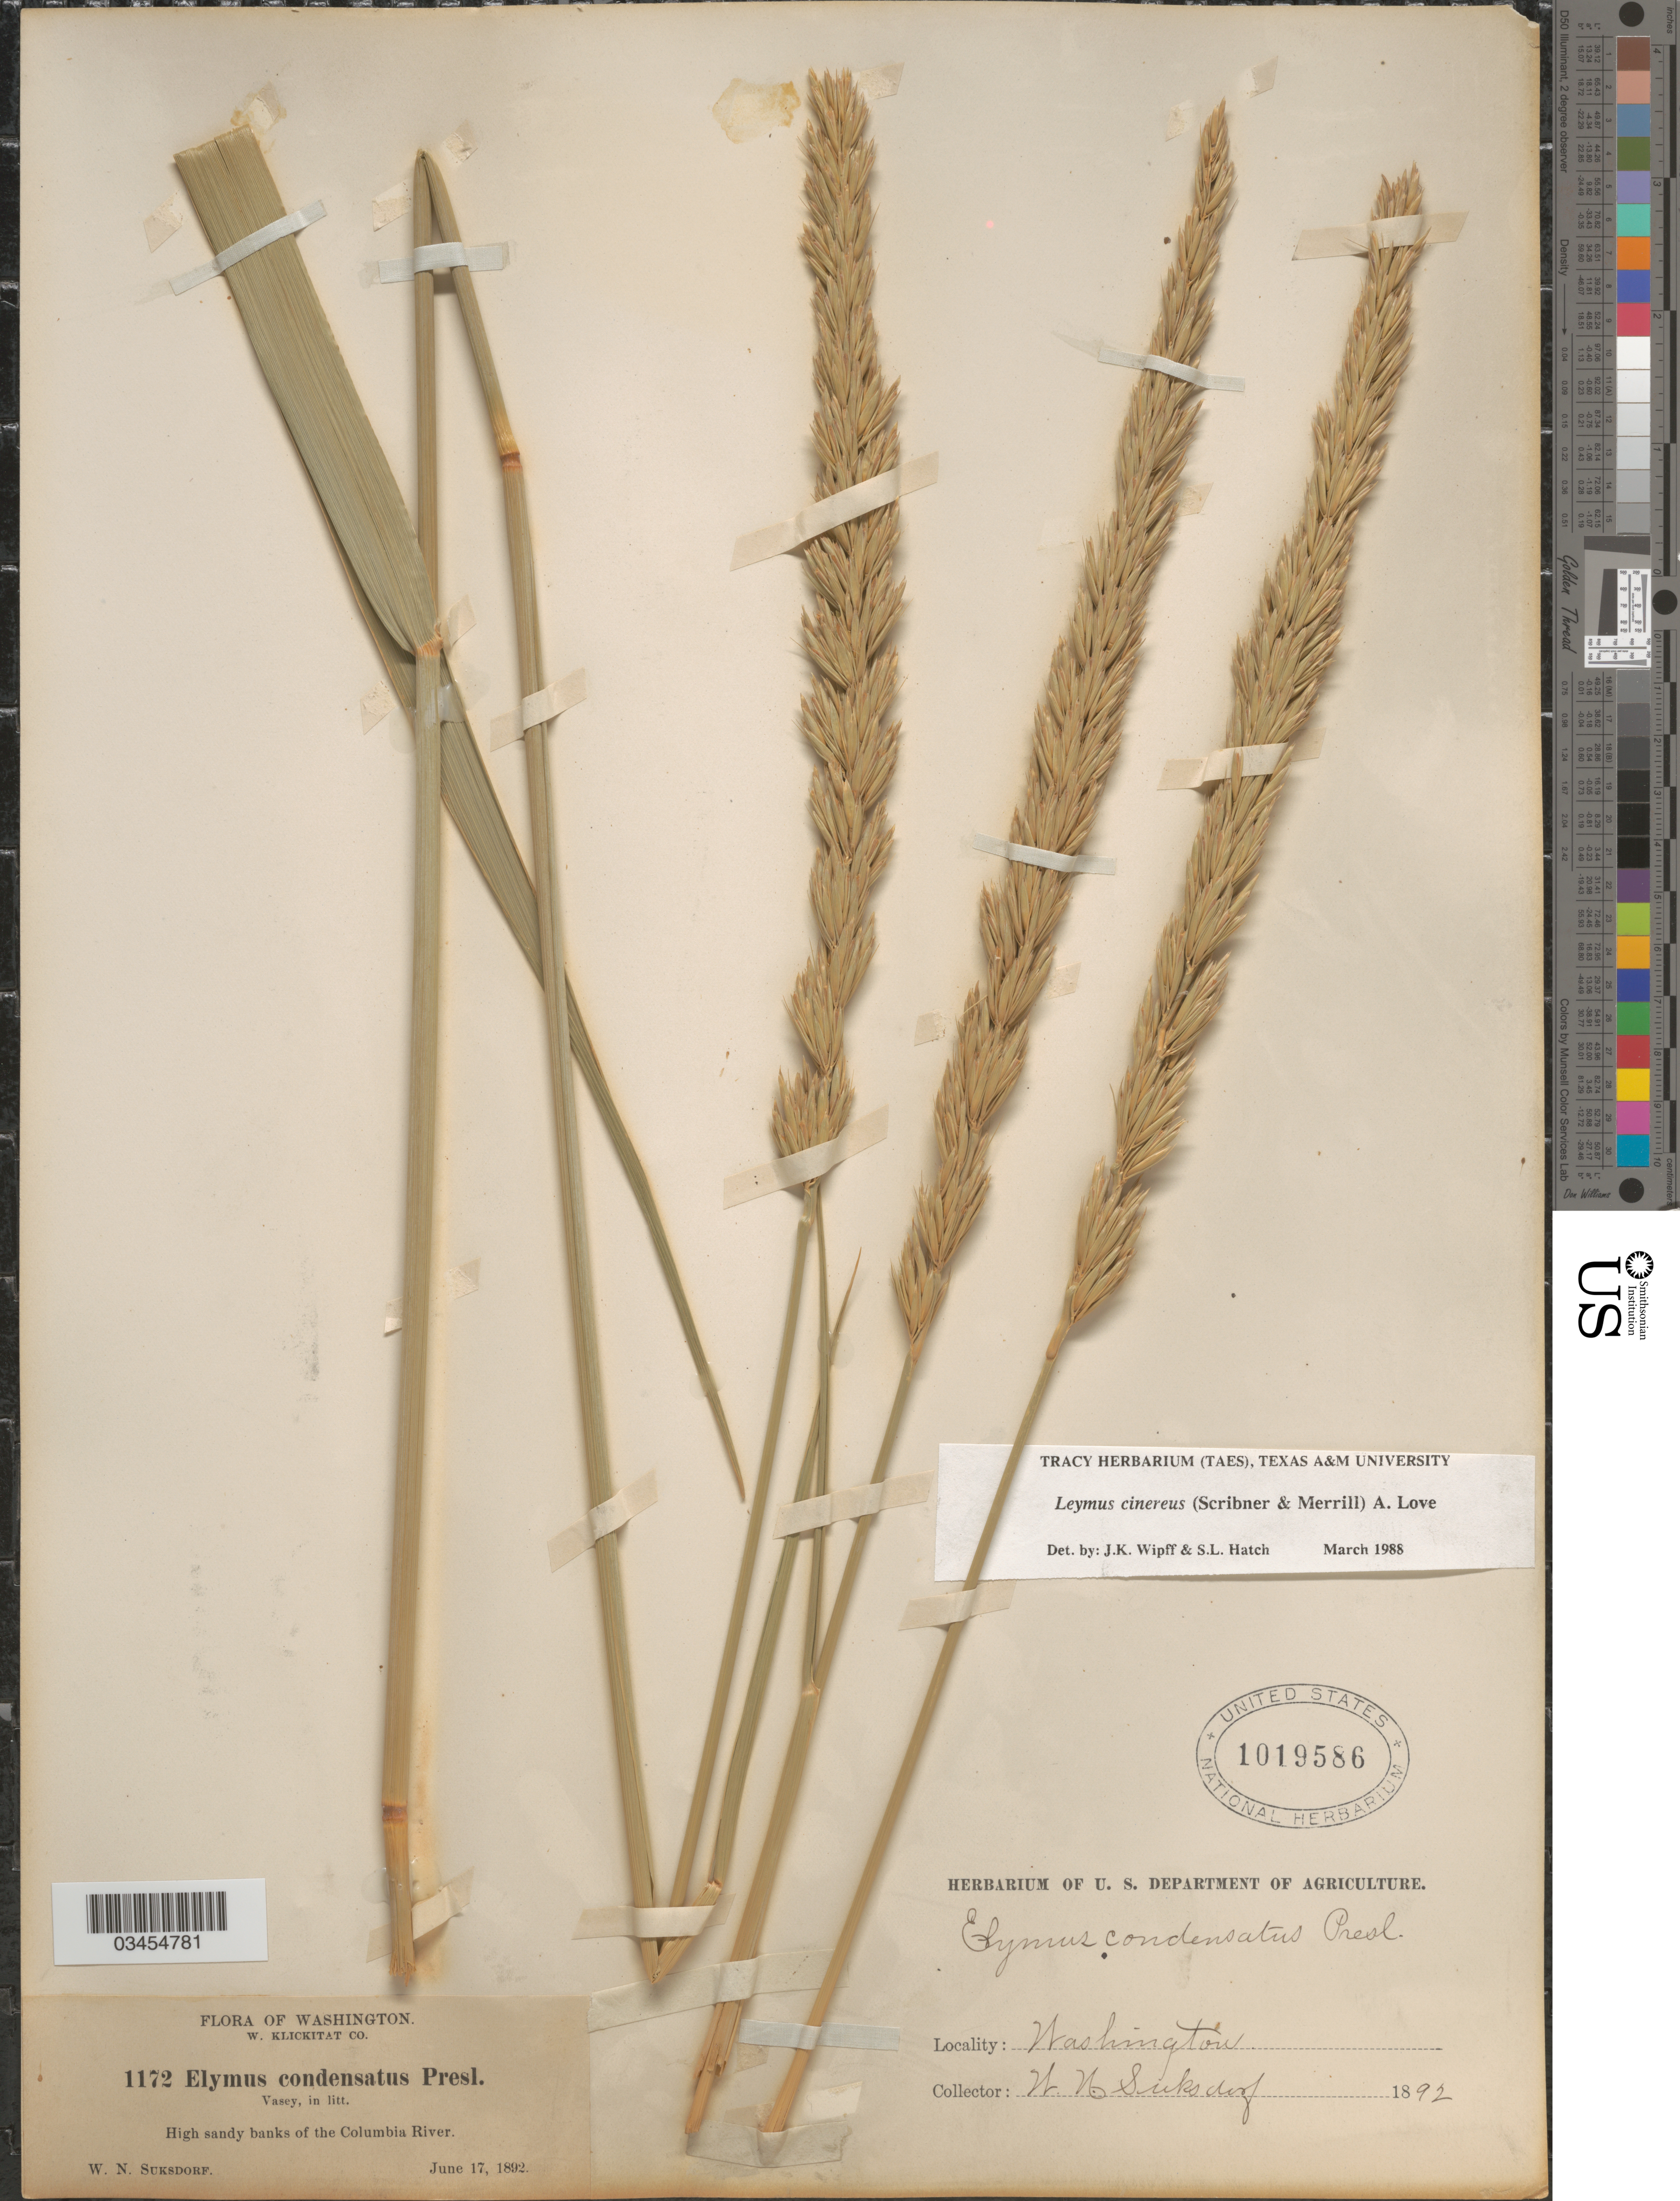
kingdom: Plantae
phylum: Tracheophyta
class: Liliopsida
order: Poales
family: Poaceae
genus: Leymus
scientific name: Leymus cinereus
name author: (Scribn. & Merr.) Á. Löve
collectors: W. N. Suksdorf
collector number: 1172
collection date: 1892-06-17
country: United States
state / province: Washington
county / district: Klickitat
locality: W. Klickitat Co. High sandy banks of the Columbia River.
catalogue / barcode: US 1019586